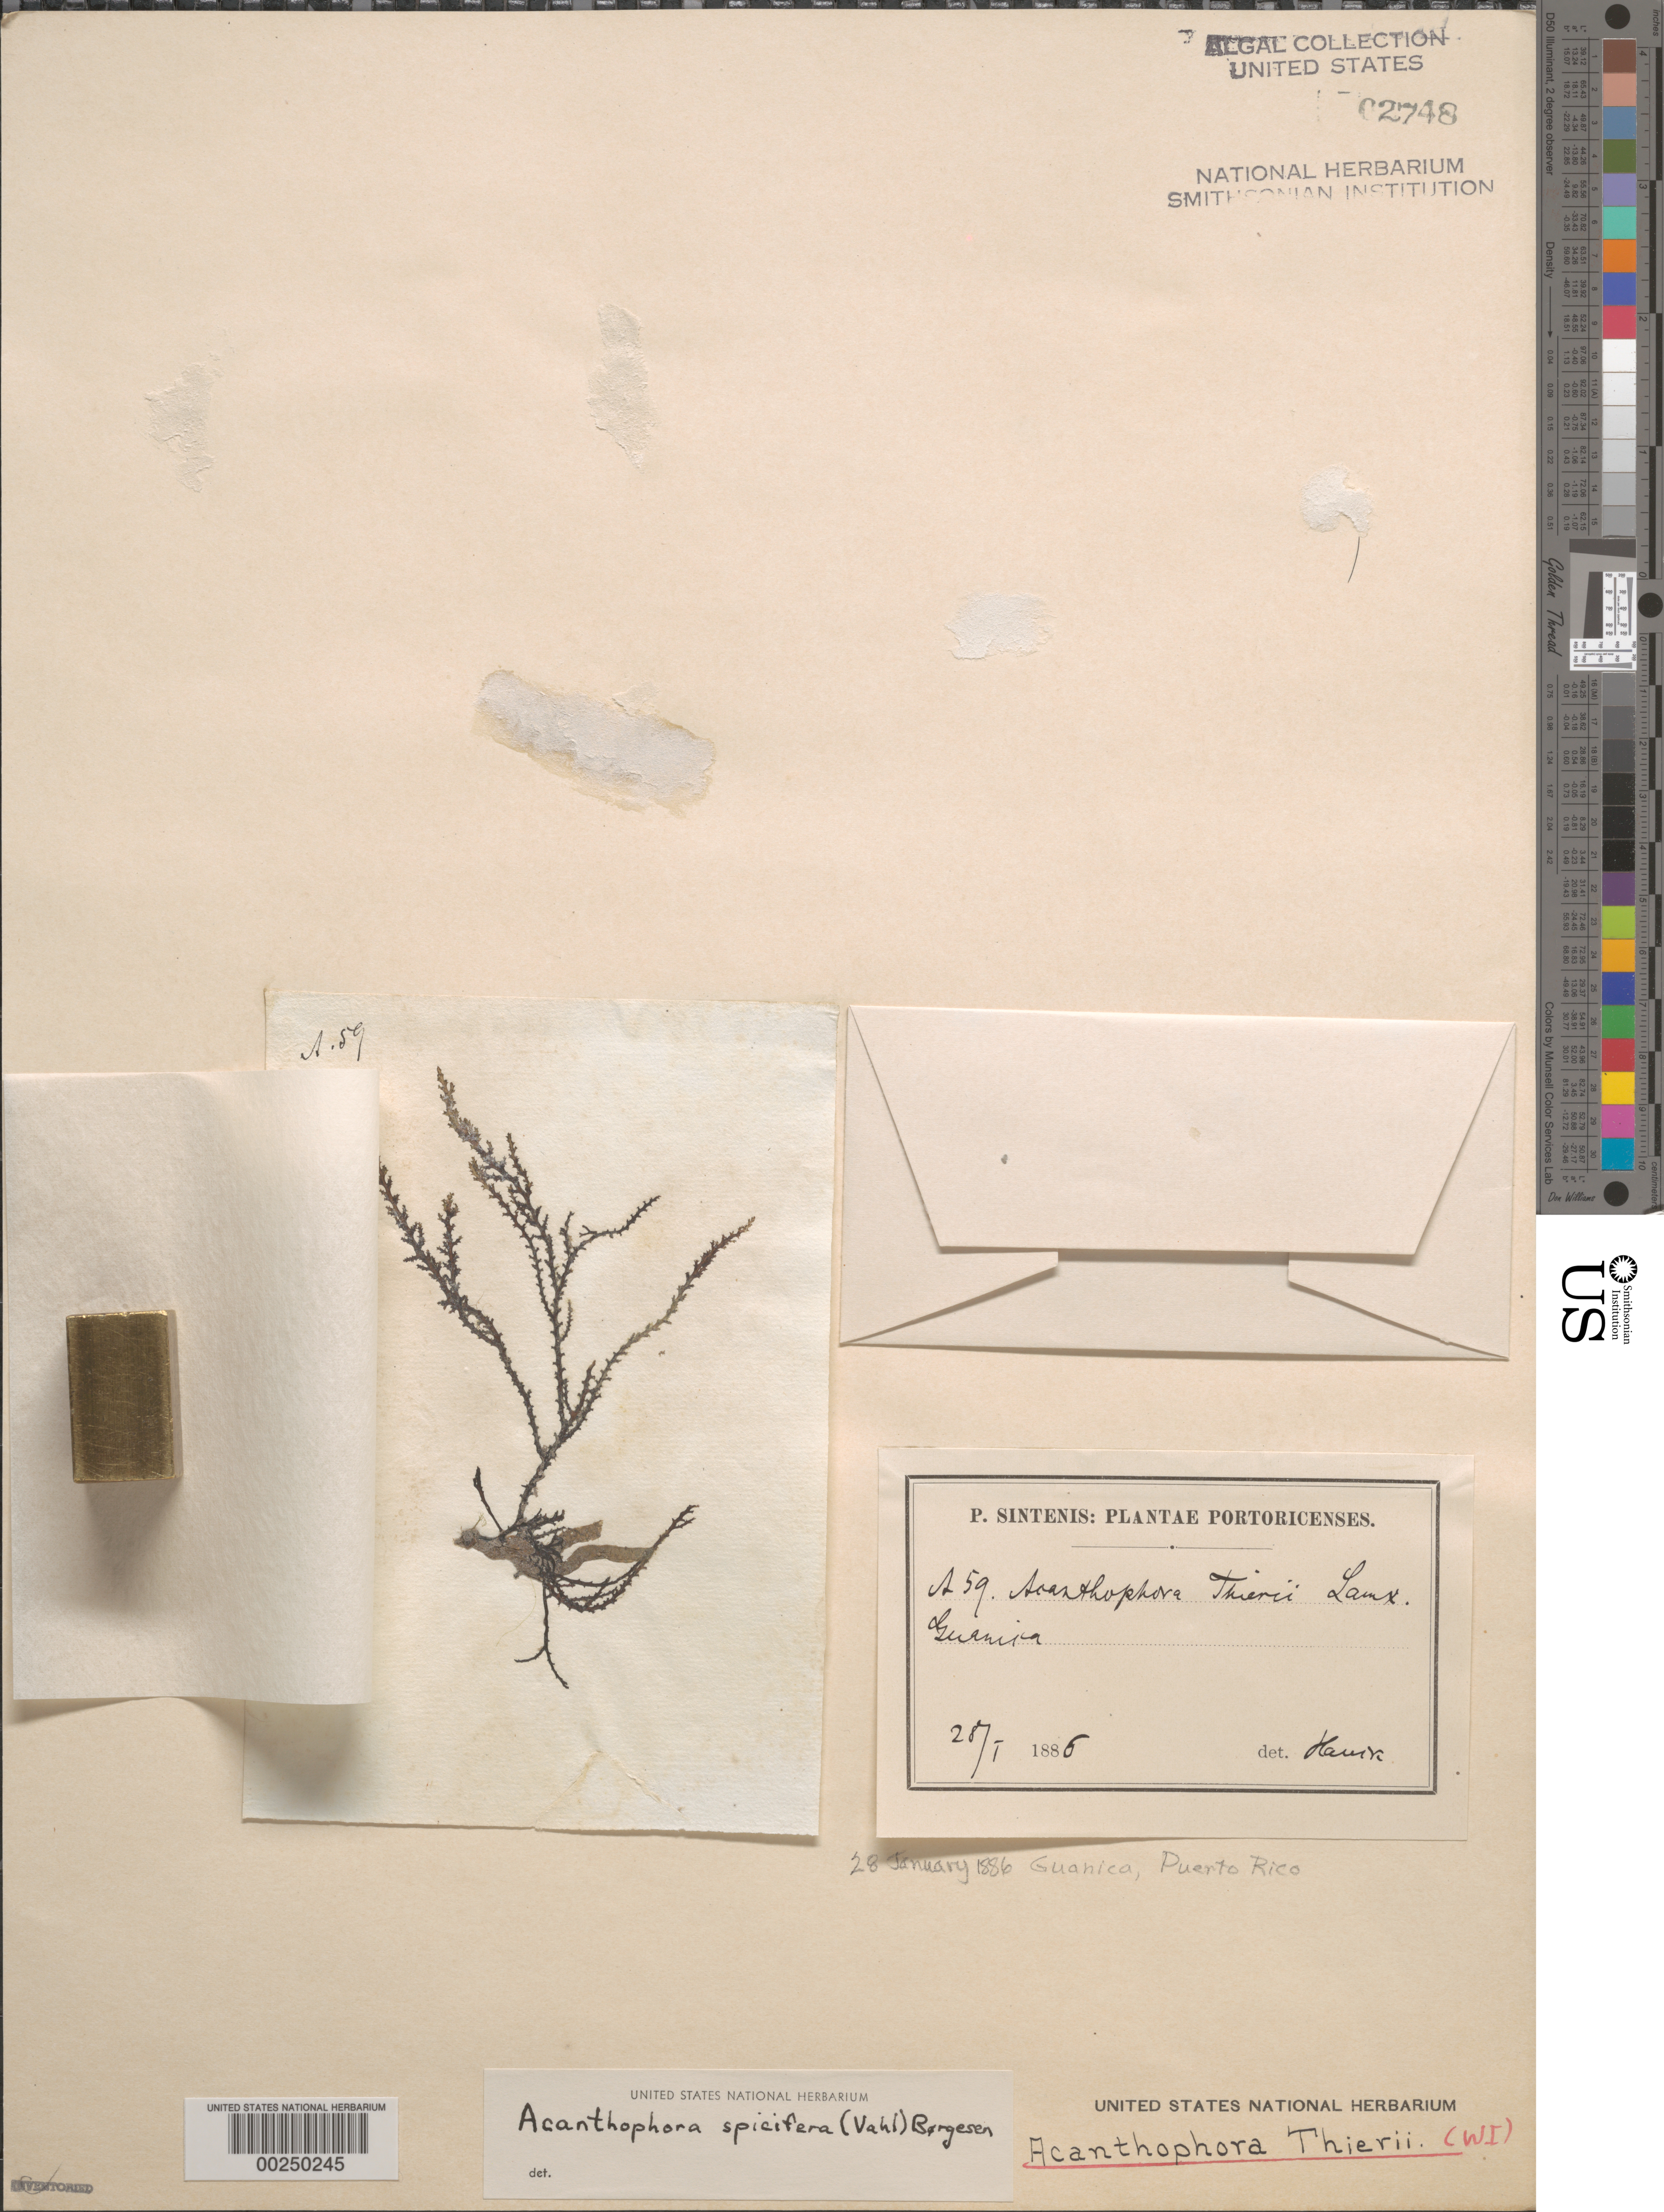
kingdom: Plantae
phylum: Rhodophyta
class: Florideophyceae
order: Ceramiales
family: Rhodomelaceae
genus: Acanthophora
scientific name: Acanthophora spicifera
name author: (Vahl) Børgesen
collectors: P. Sintenis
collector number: A.59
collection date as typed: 28 Jan 1886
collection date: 1886-01-28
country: Puerto Rico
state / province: Guanica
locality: Guanica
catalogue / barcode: US 2748